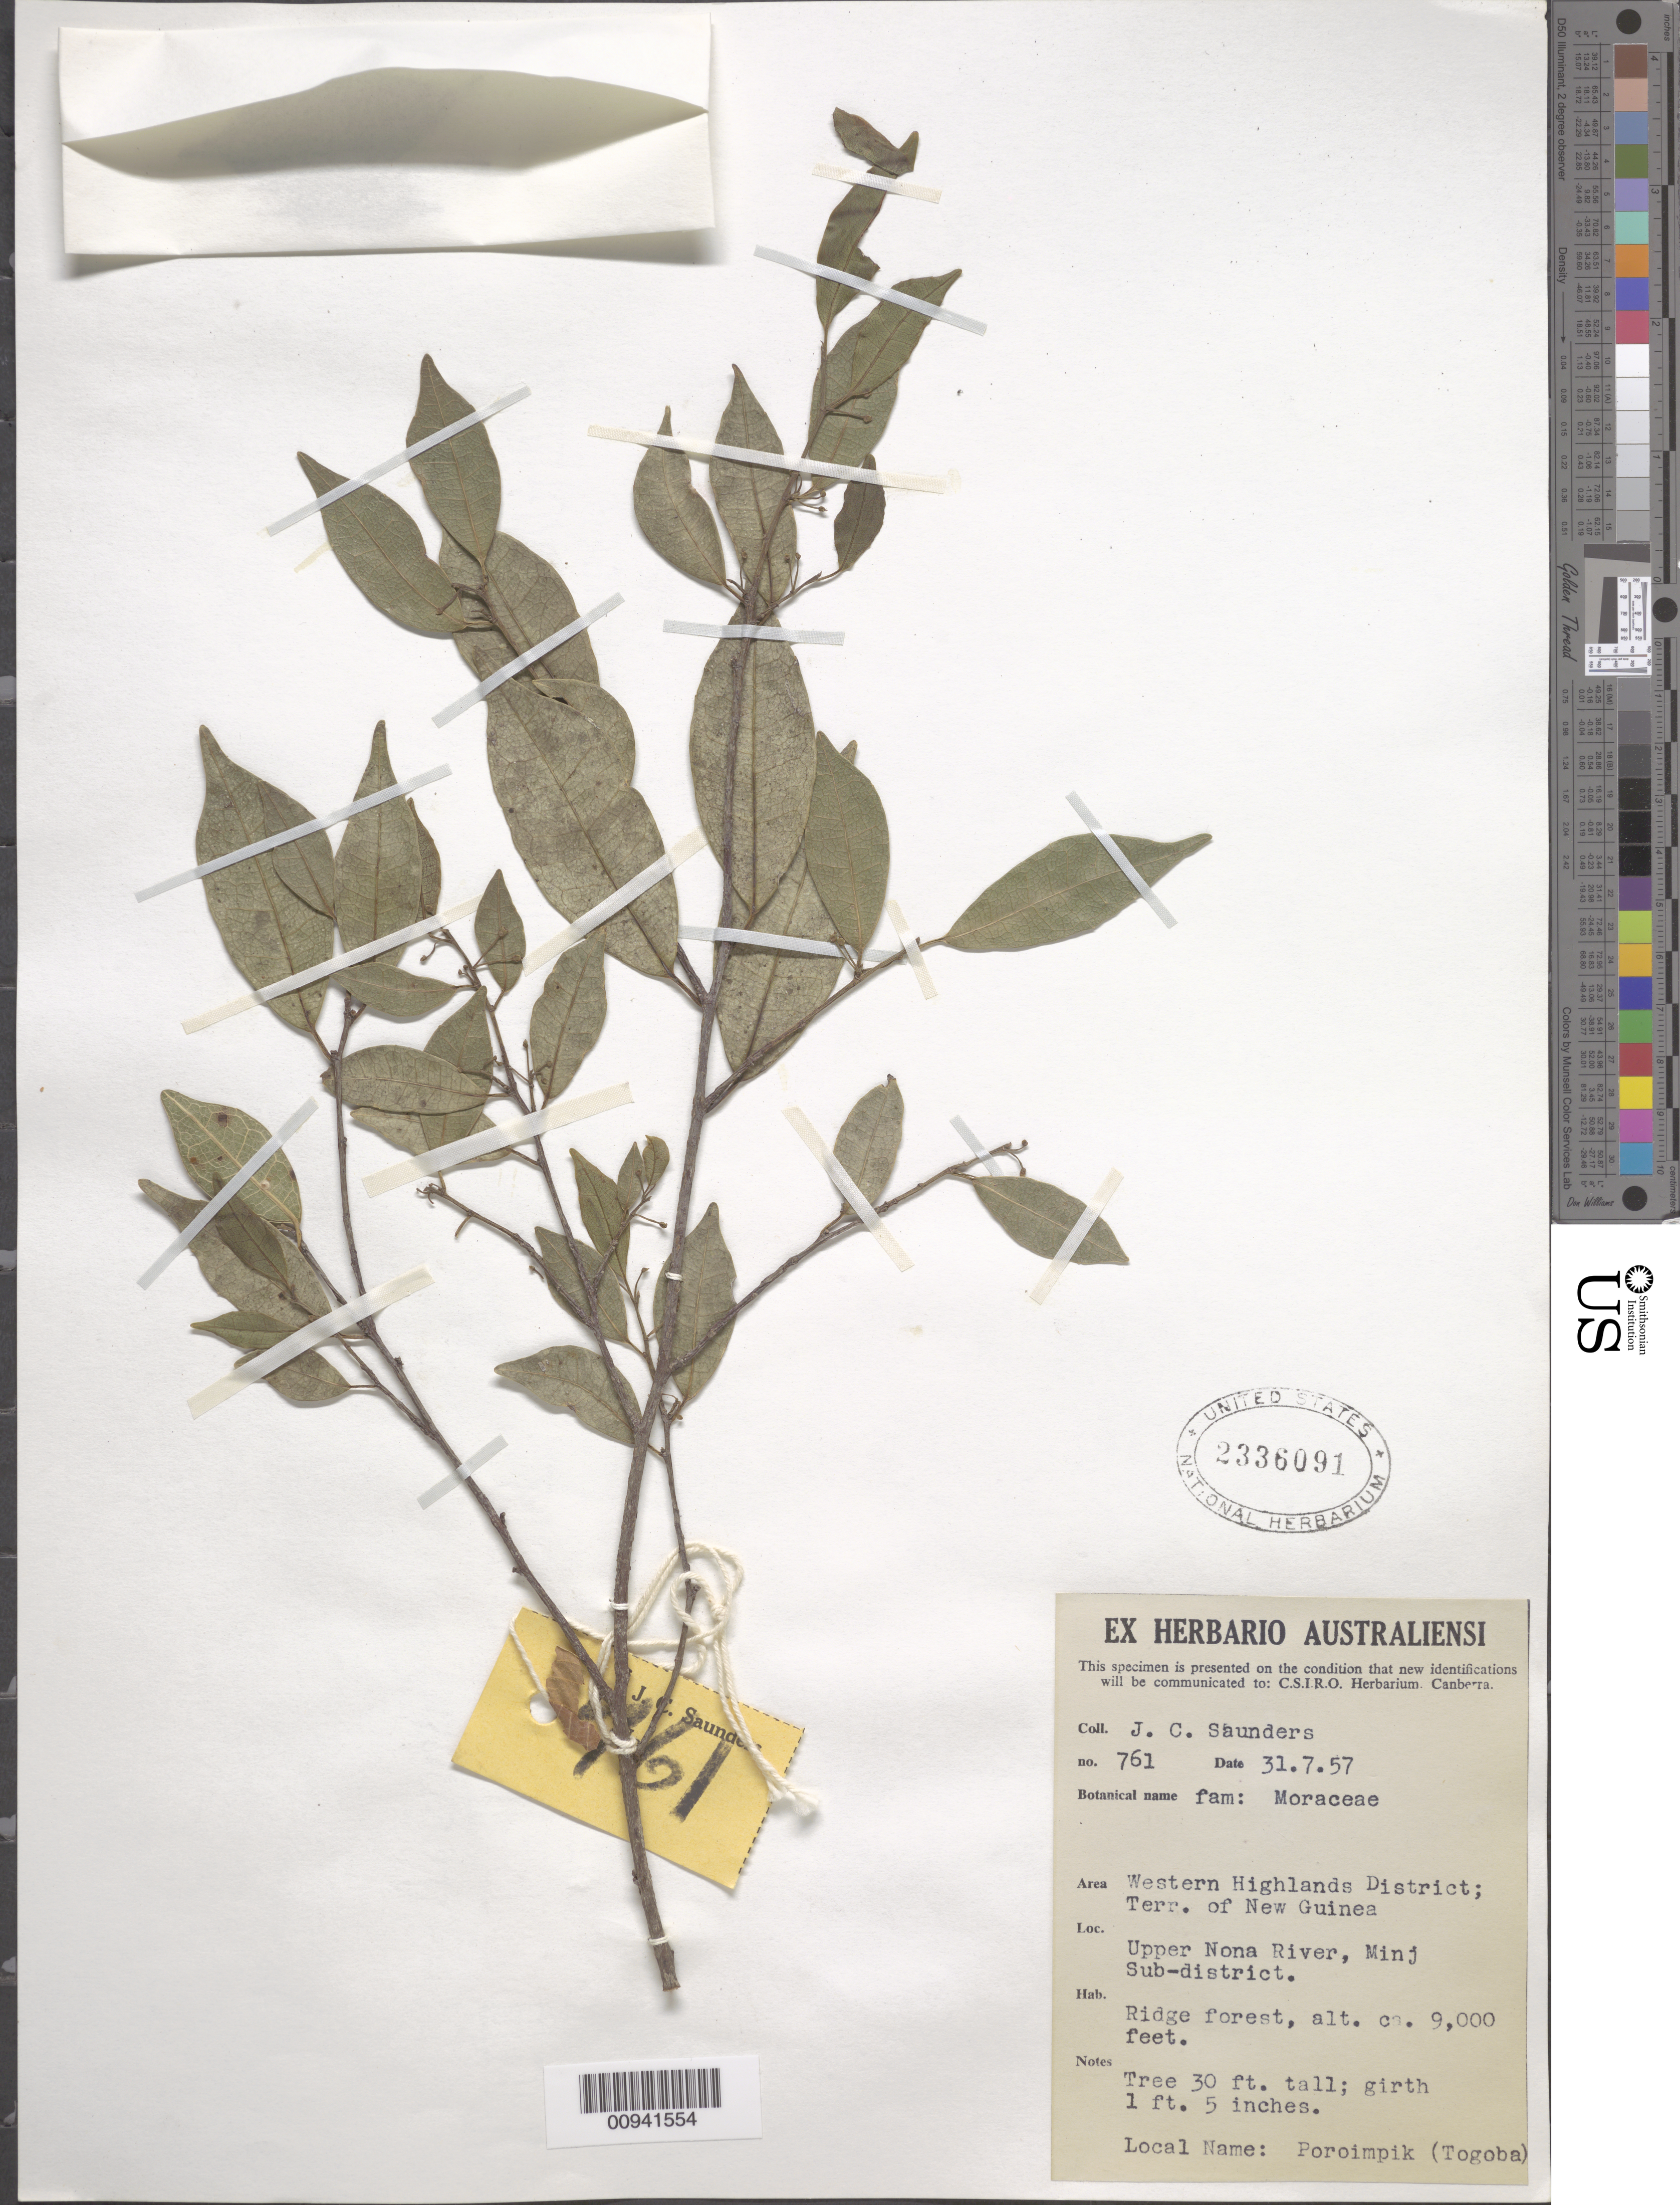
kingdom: Plantae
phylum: Tracheophyta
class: Magnoliopsida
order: Rosales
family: Moraceae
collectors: J. C. Saunders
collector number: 761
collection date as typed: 31 Jul 1957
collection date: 1957-07-31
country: Papua New Guinea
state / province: Western Highlands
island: New Guinea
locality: Minj sub-district, Upper Nona River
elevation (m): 2743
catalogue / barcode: US 2336091